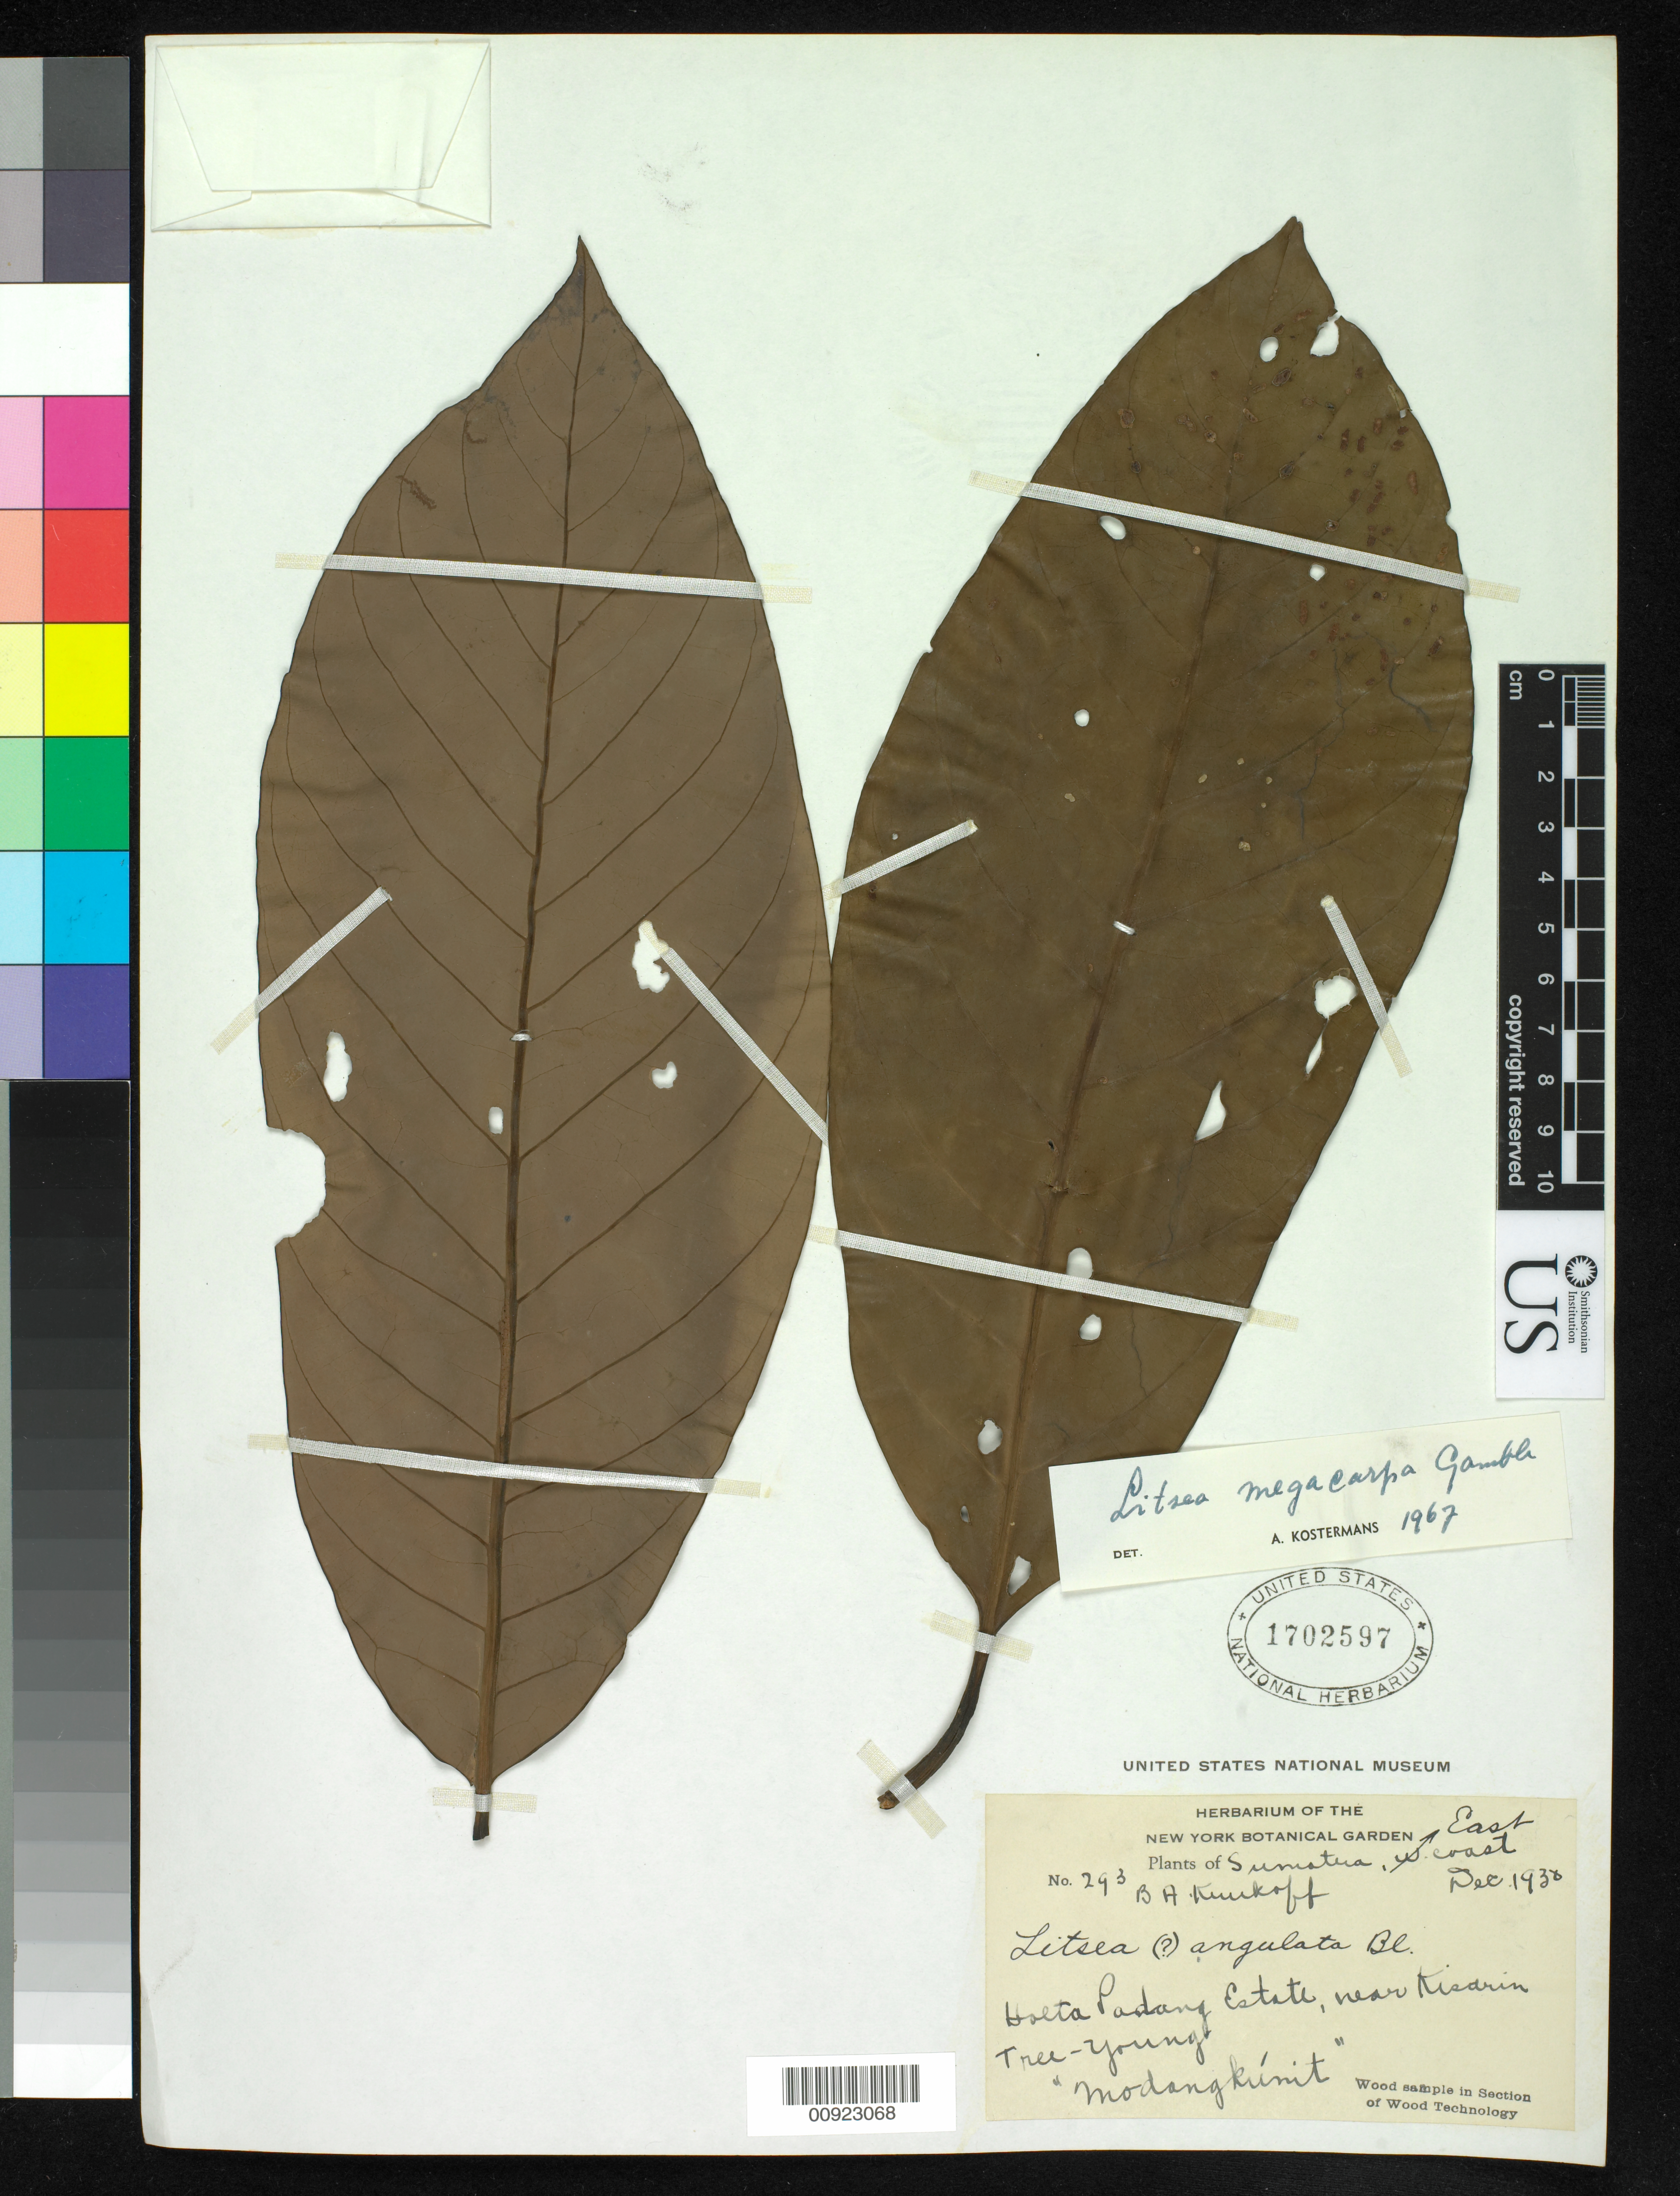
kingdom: Plantae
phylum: Tracheophyta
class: Magnoliopsida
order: Laurales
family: Lauraceae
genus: Litsea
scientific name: Litsea megacarpa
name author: Gamble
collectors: B. A. Krukoff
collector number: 293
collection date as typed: Dec 1938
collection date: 1938-12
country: Indonesia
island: Sumatra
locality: East coast; Hoeta Padang Estate, near Kisdrin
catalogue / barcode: US 1702597